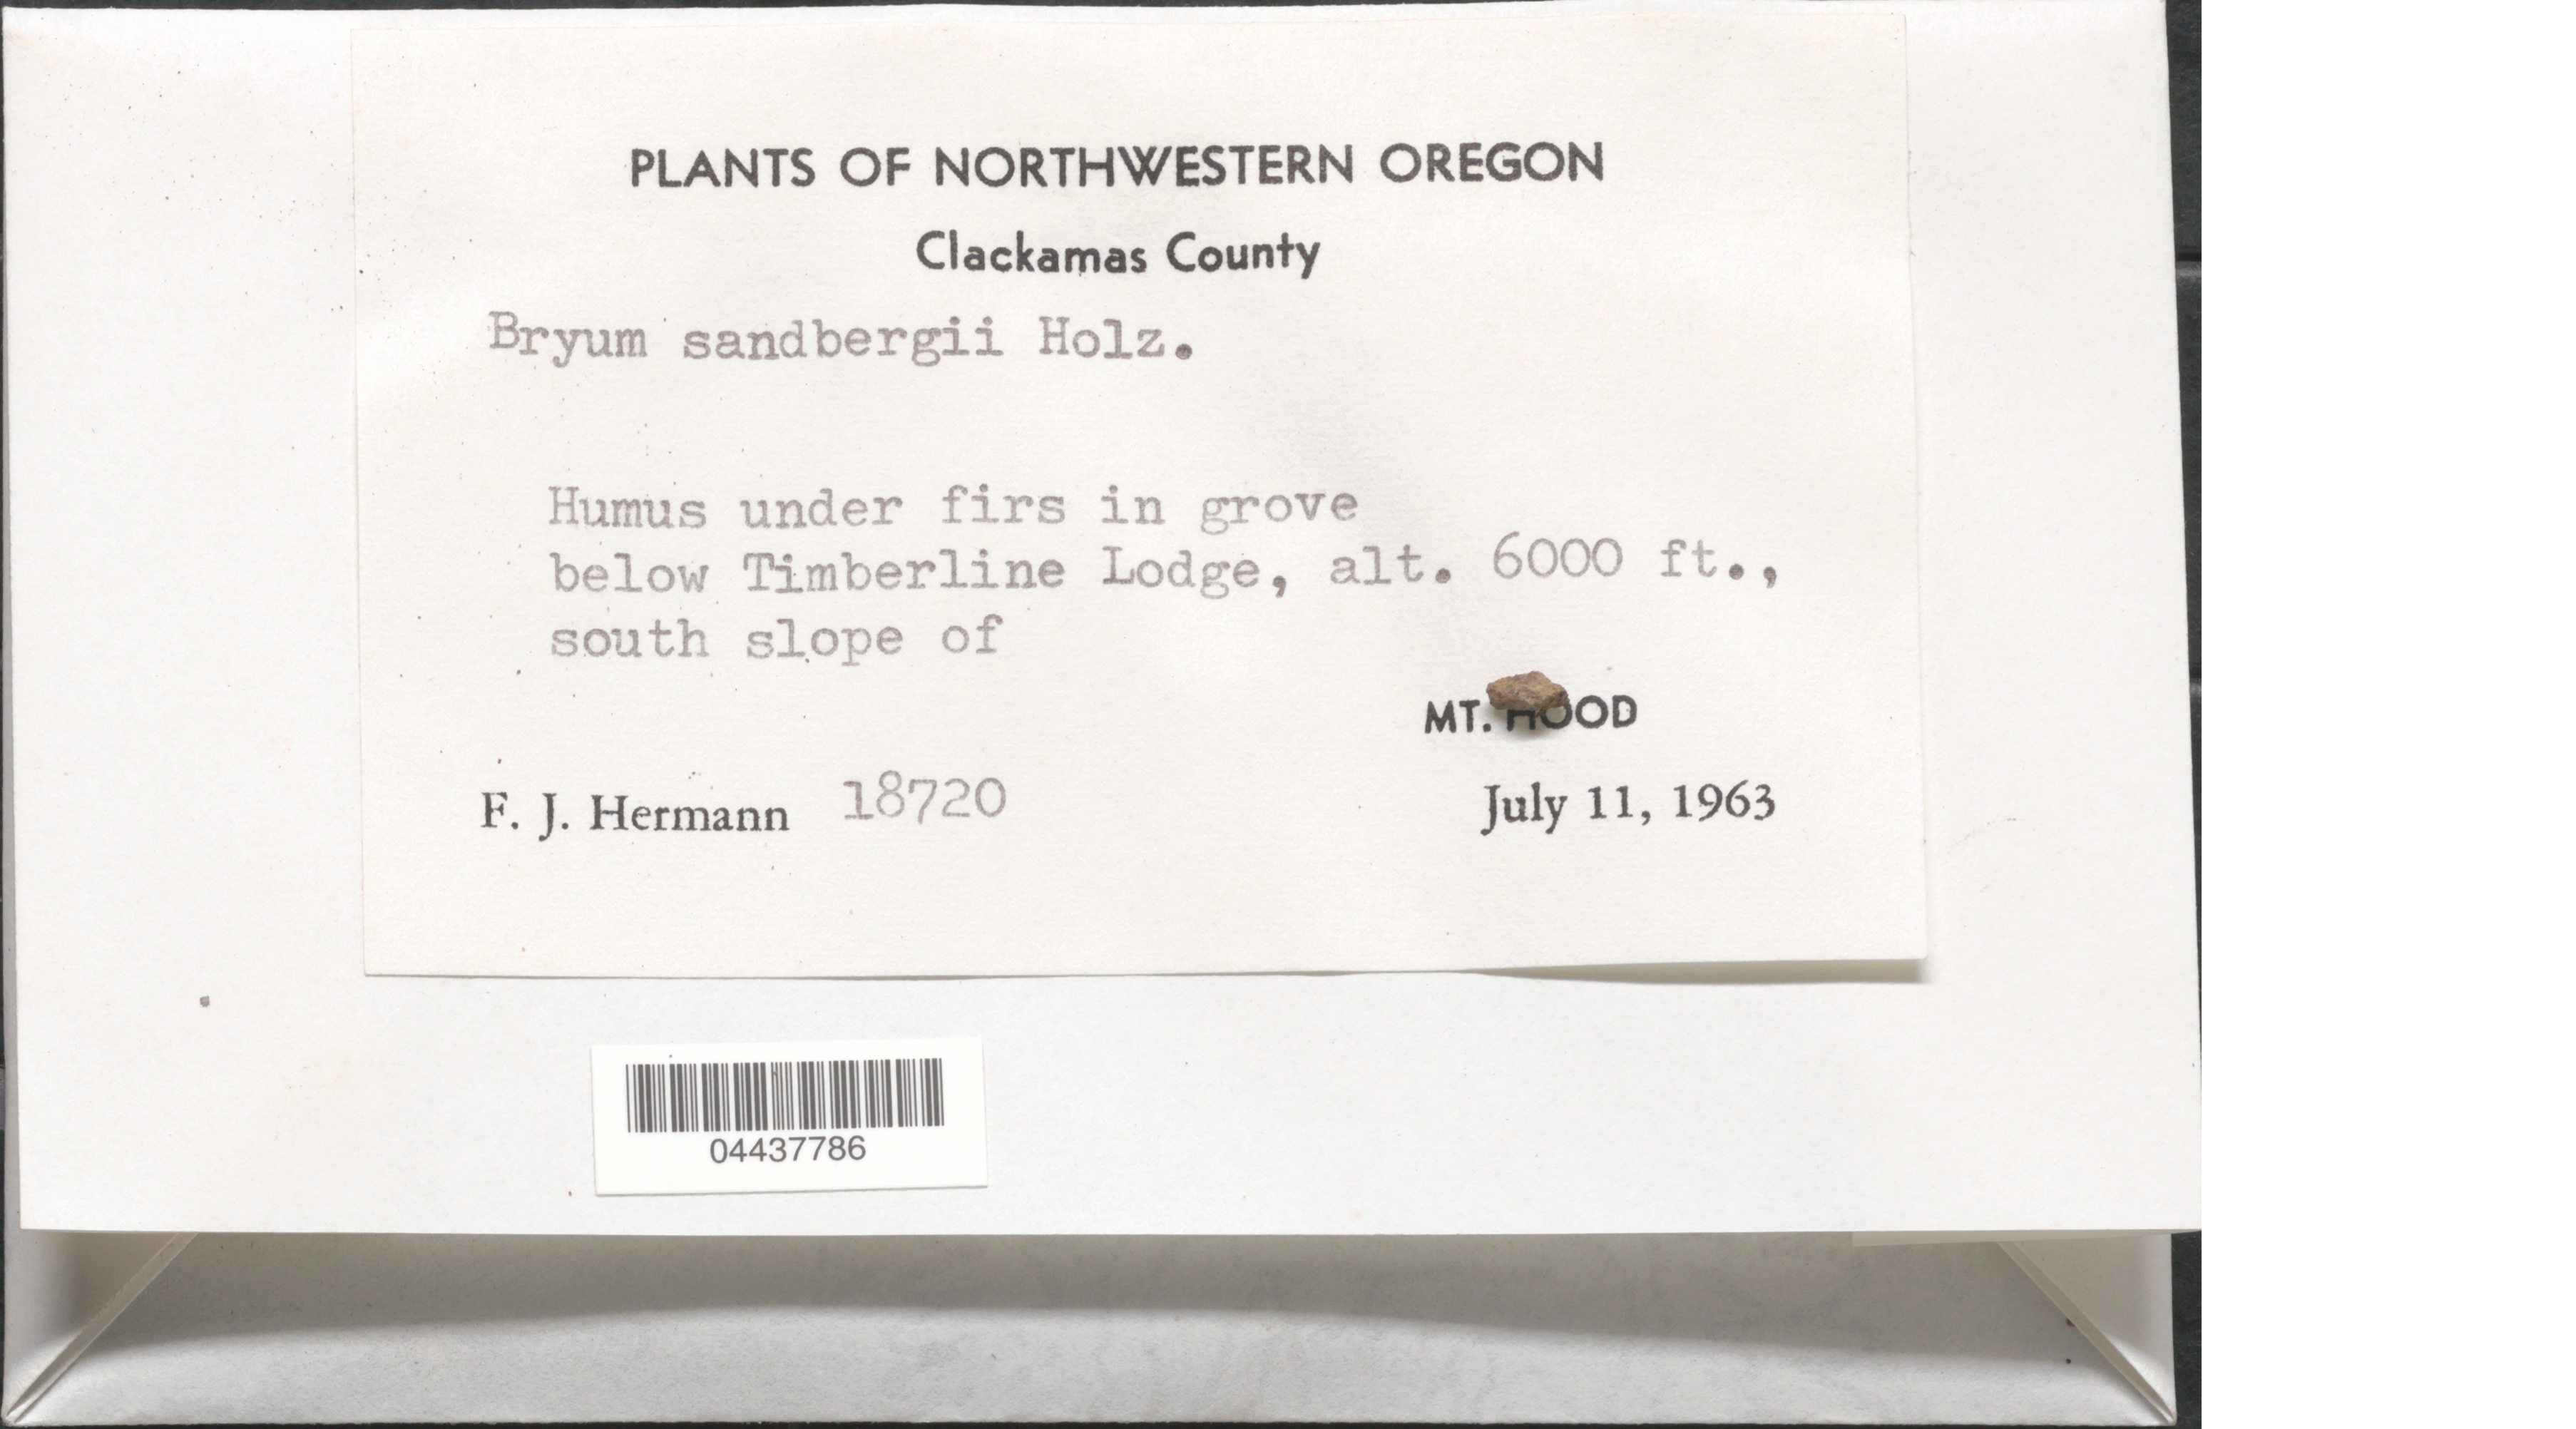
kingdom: Plantae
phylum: Bryophyta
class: Bryopsida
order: Bryales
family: Bryaceae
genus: Roellia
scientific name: Roellia roellii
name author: (Broth.) A.L. Andrews ex H.A. Crum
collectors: F. J. Hermann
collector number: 18720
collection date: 1963-07-11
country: United States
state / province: Oregon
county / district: Clackamas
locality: Northwestern Oregon. Clackamas County. Humus under firs in grove below Timberline Lodge, south slope of Mt. Hood.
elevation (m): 1829